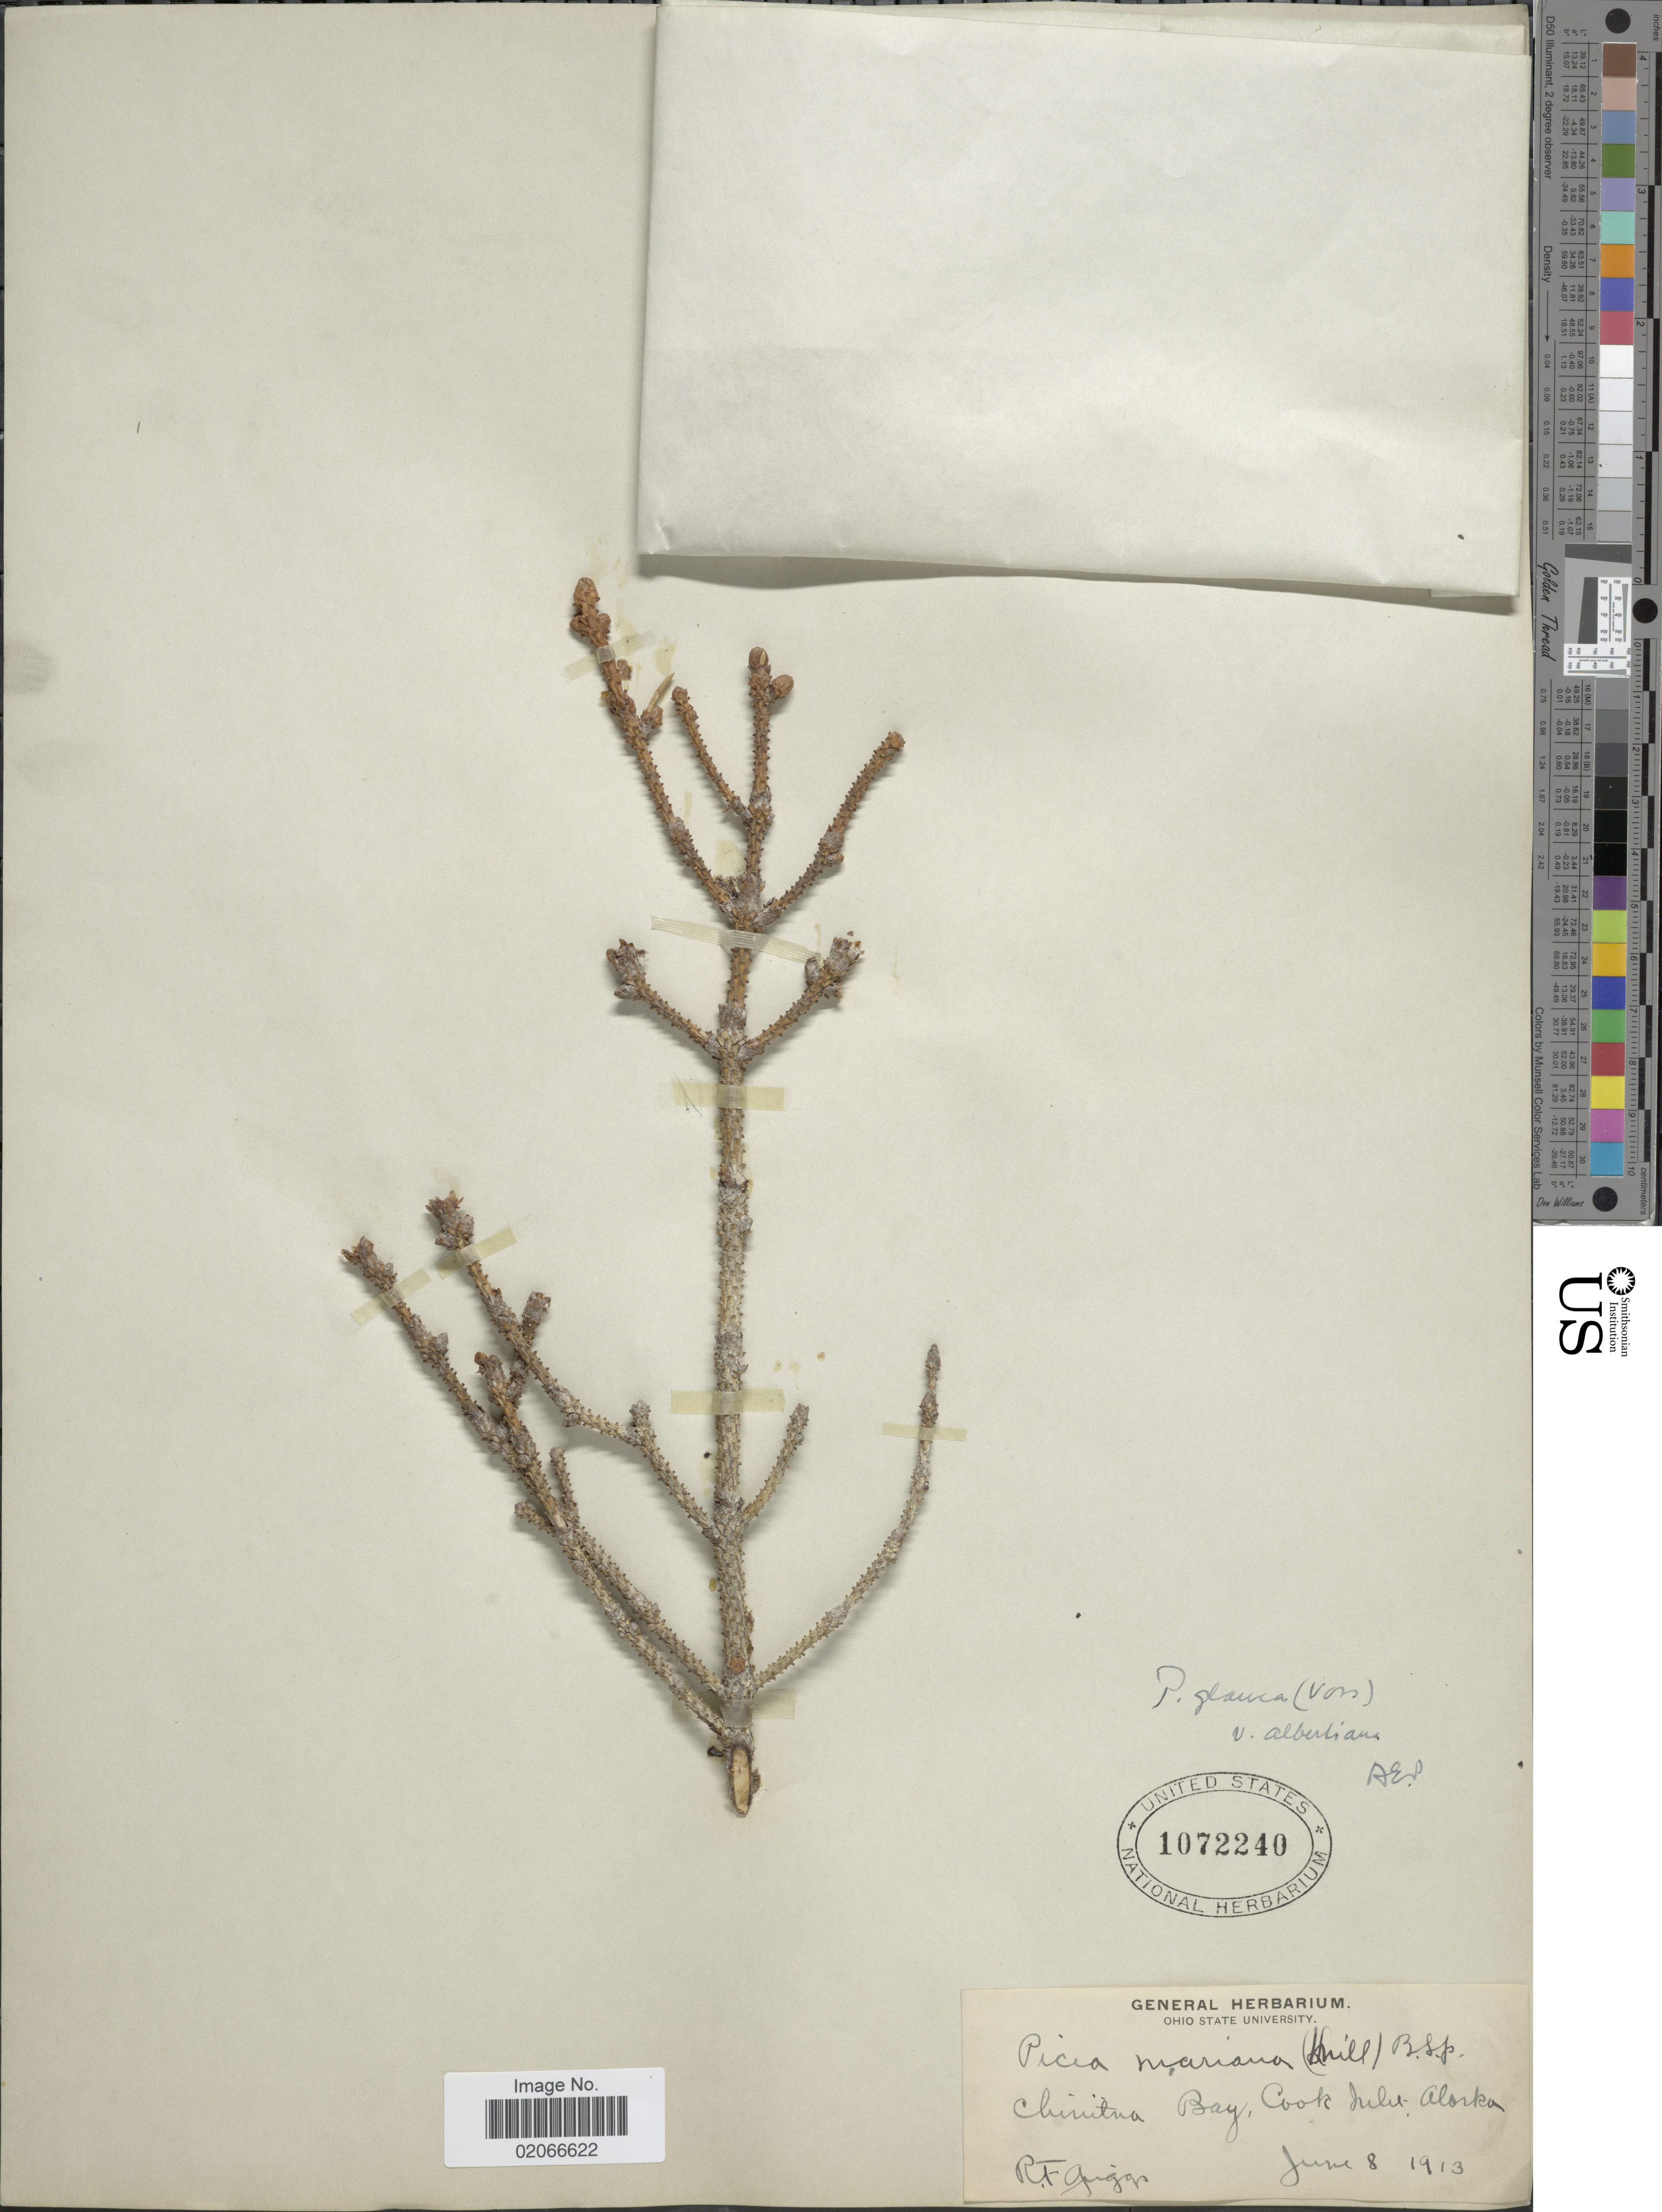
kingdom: Plantae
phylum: Tracheophyta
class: Pinopsida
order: Pinales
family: Pinaceae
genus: Picea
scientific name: Picea mariana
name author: (Mill.) Britton, Stearns & Poggenb.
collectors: R. F. Griggs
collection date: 1913-06-08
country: United States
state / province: Alaska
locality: Chinitna Bay, Cook Inlet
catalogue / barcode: US 1072240